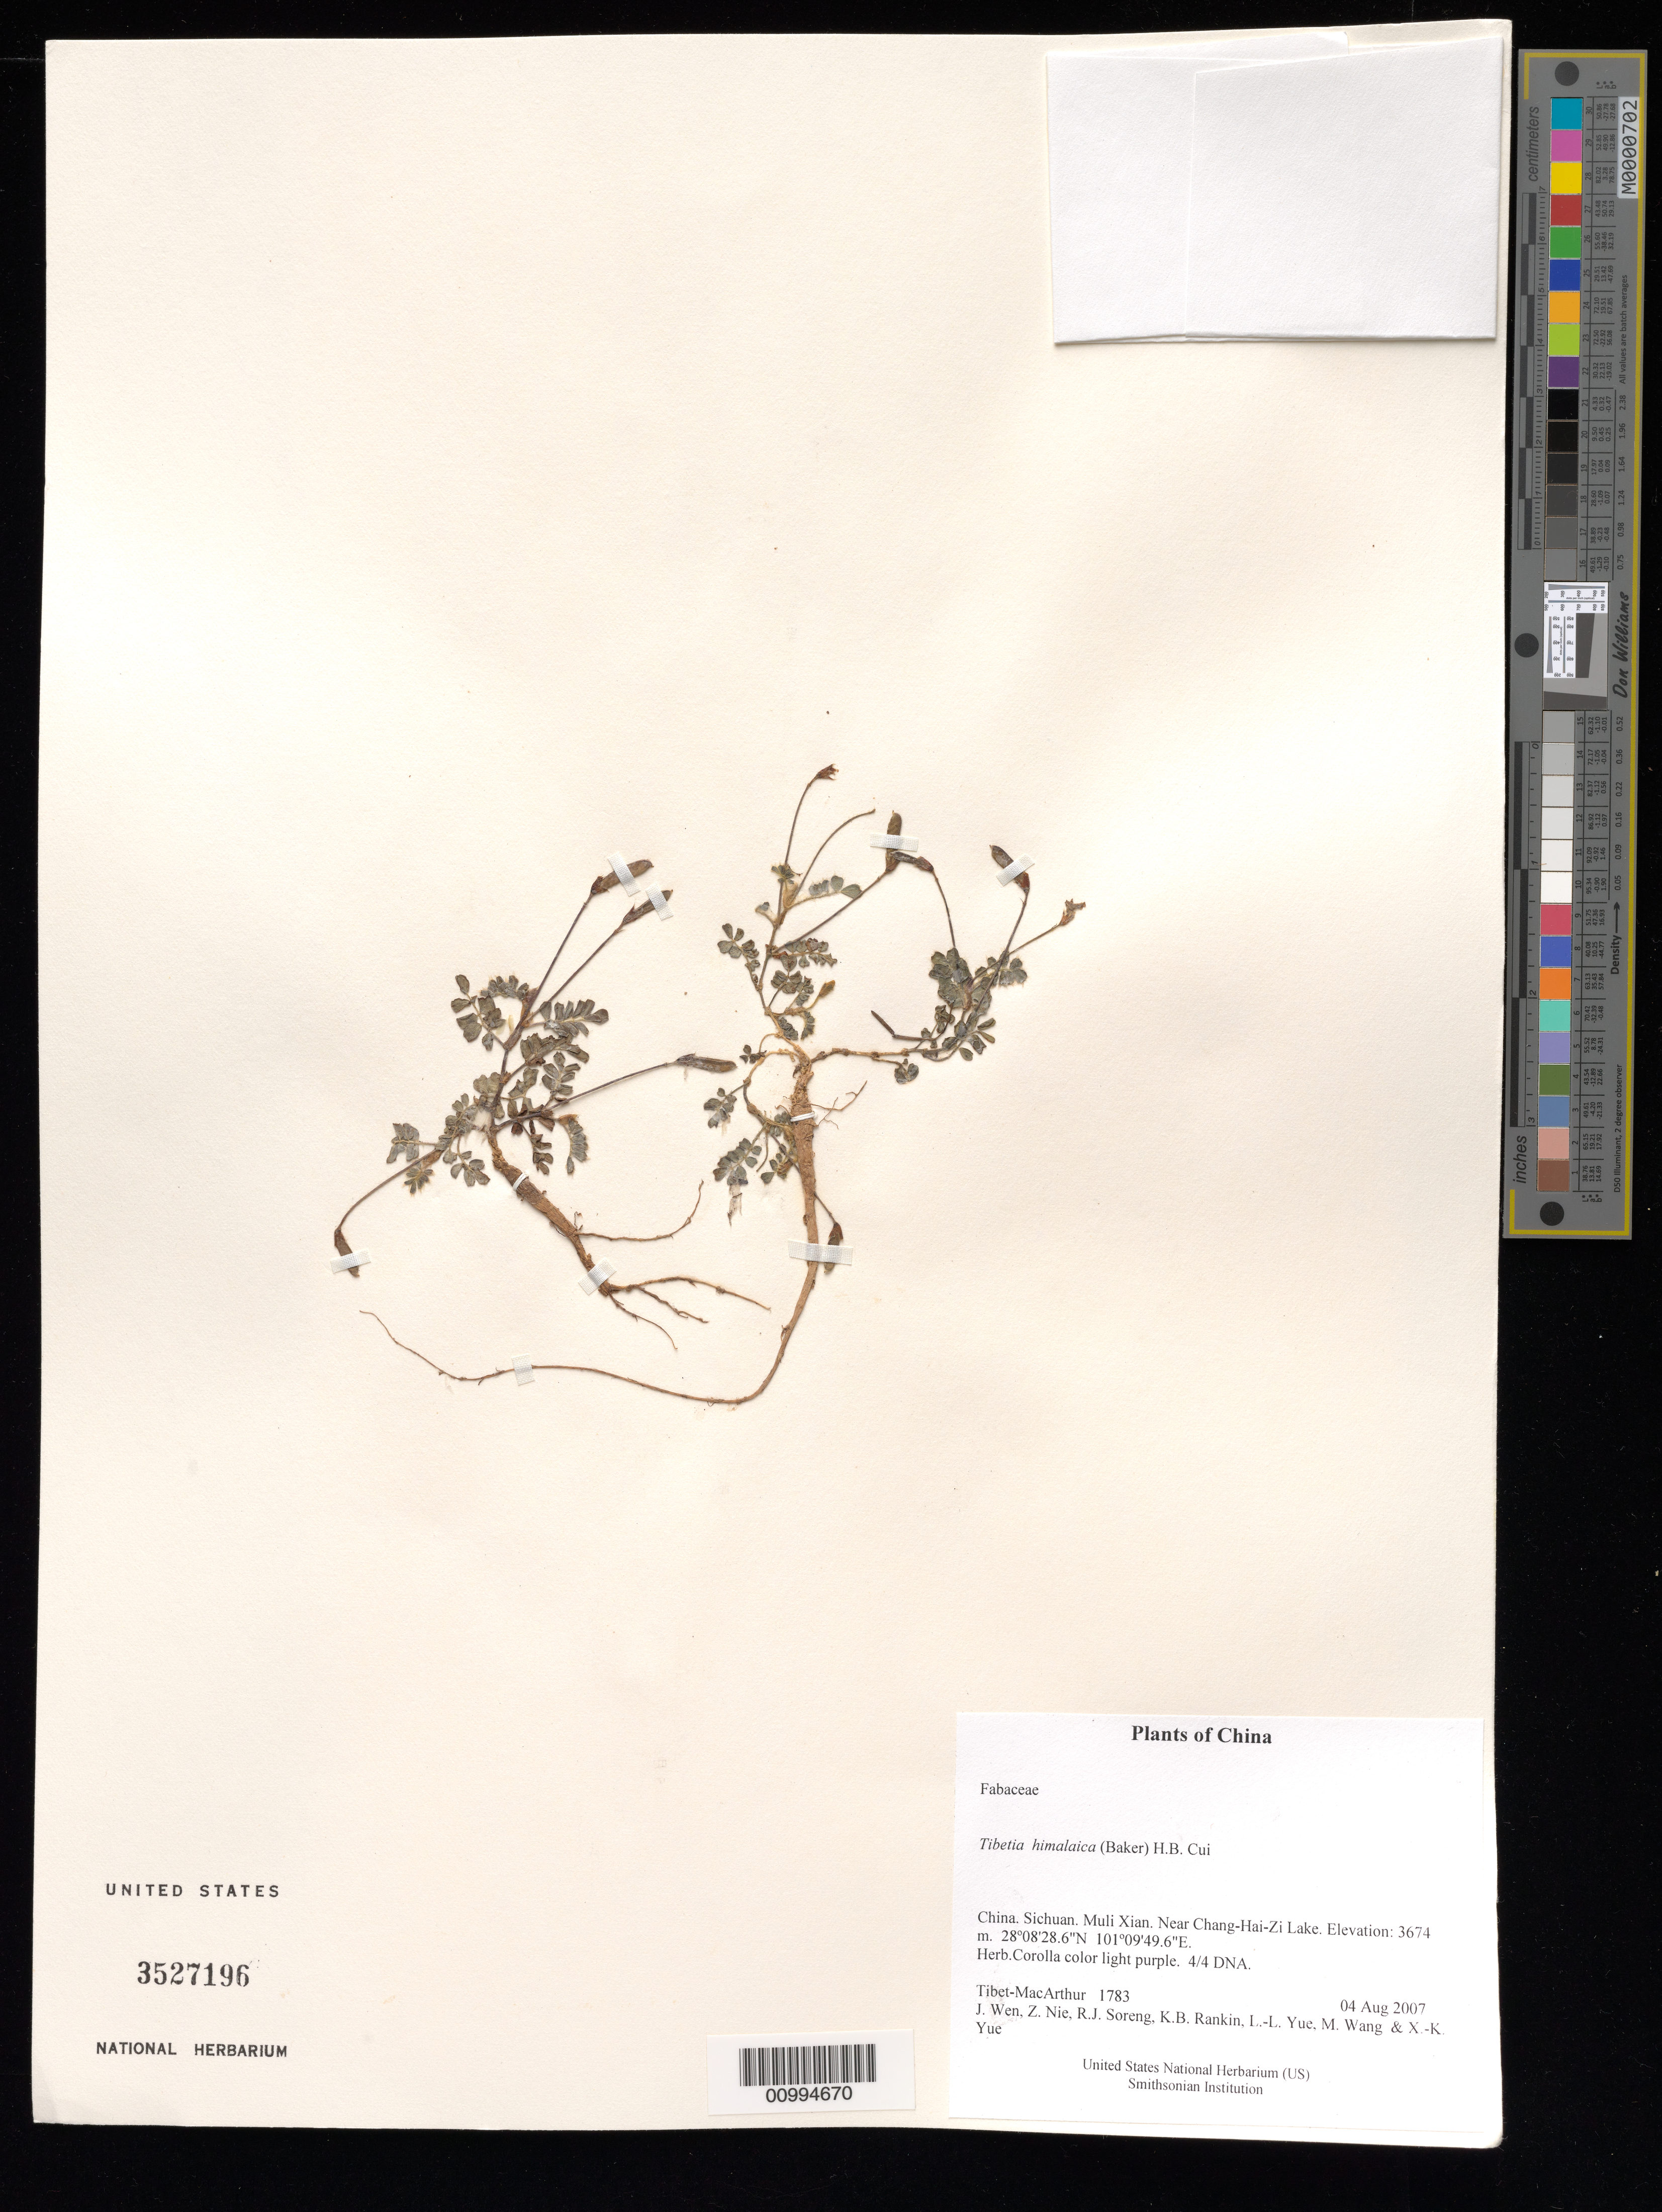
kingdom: Plantae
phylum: Tracheophyta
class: Magnoliopsida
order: Fabales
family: Fabaceae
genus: Tibetia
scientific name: Tibetia himalaica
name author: (Baker) H.B. Cui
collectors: Tibet-MacArthur, J. Wen, Z. Nie, R. J. Soreng, K. Rankin, L. Yue, M. Wang & X. Yue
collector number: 1783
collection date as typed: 04 Aug 2007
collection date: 2007-08-04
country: China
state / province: Sichuan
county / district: Muli Xian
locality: Near Chang-Hai-Zi Lake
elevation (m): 3674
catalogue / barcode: US 3527196